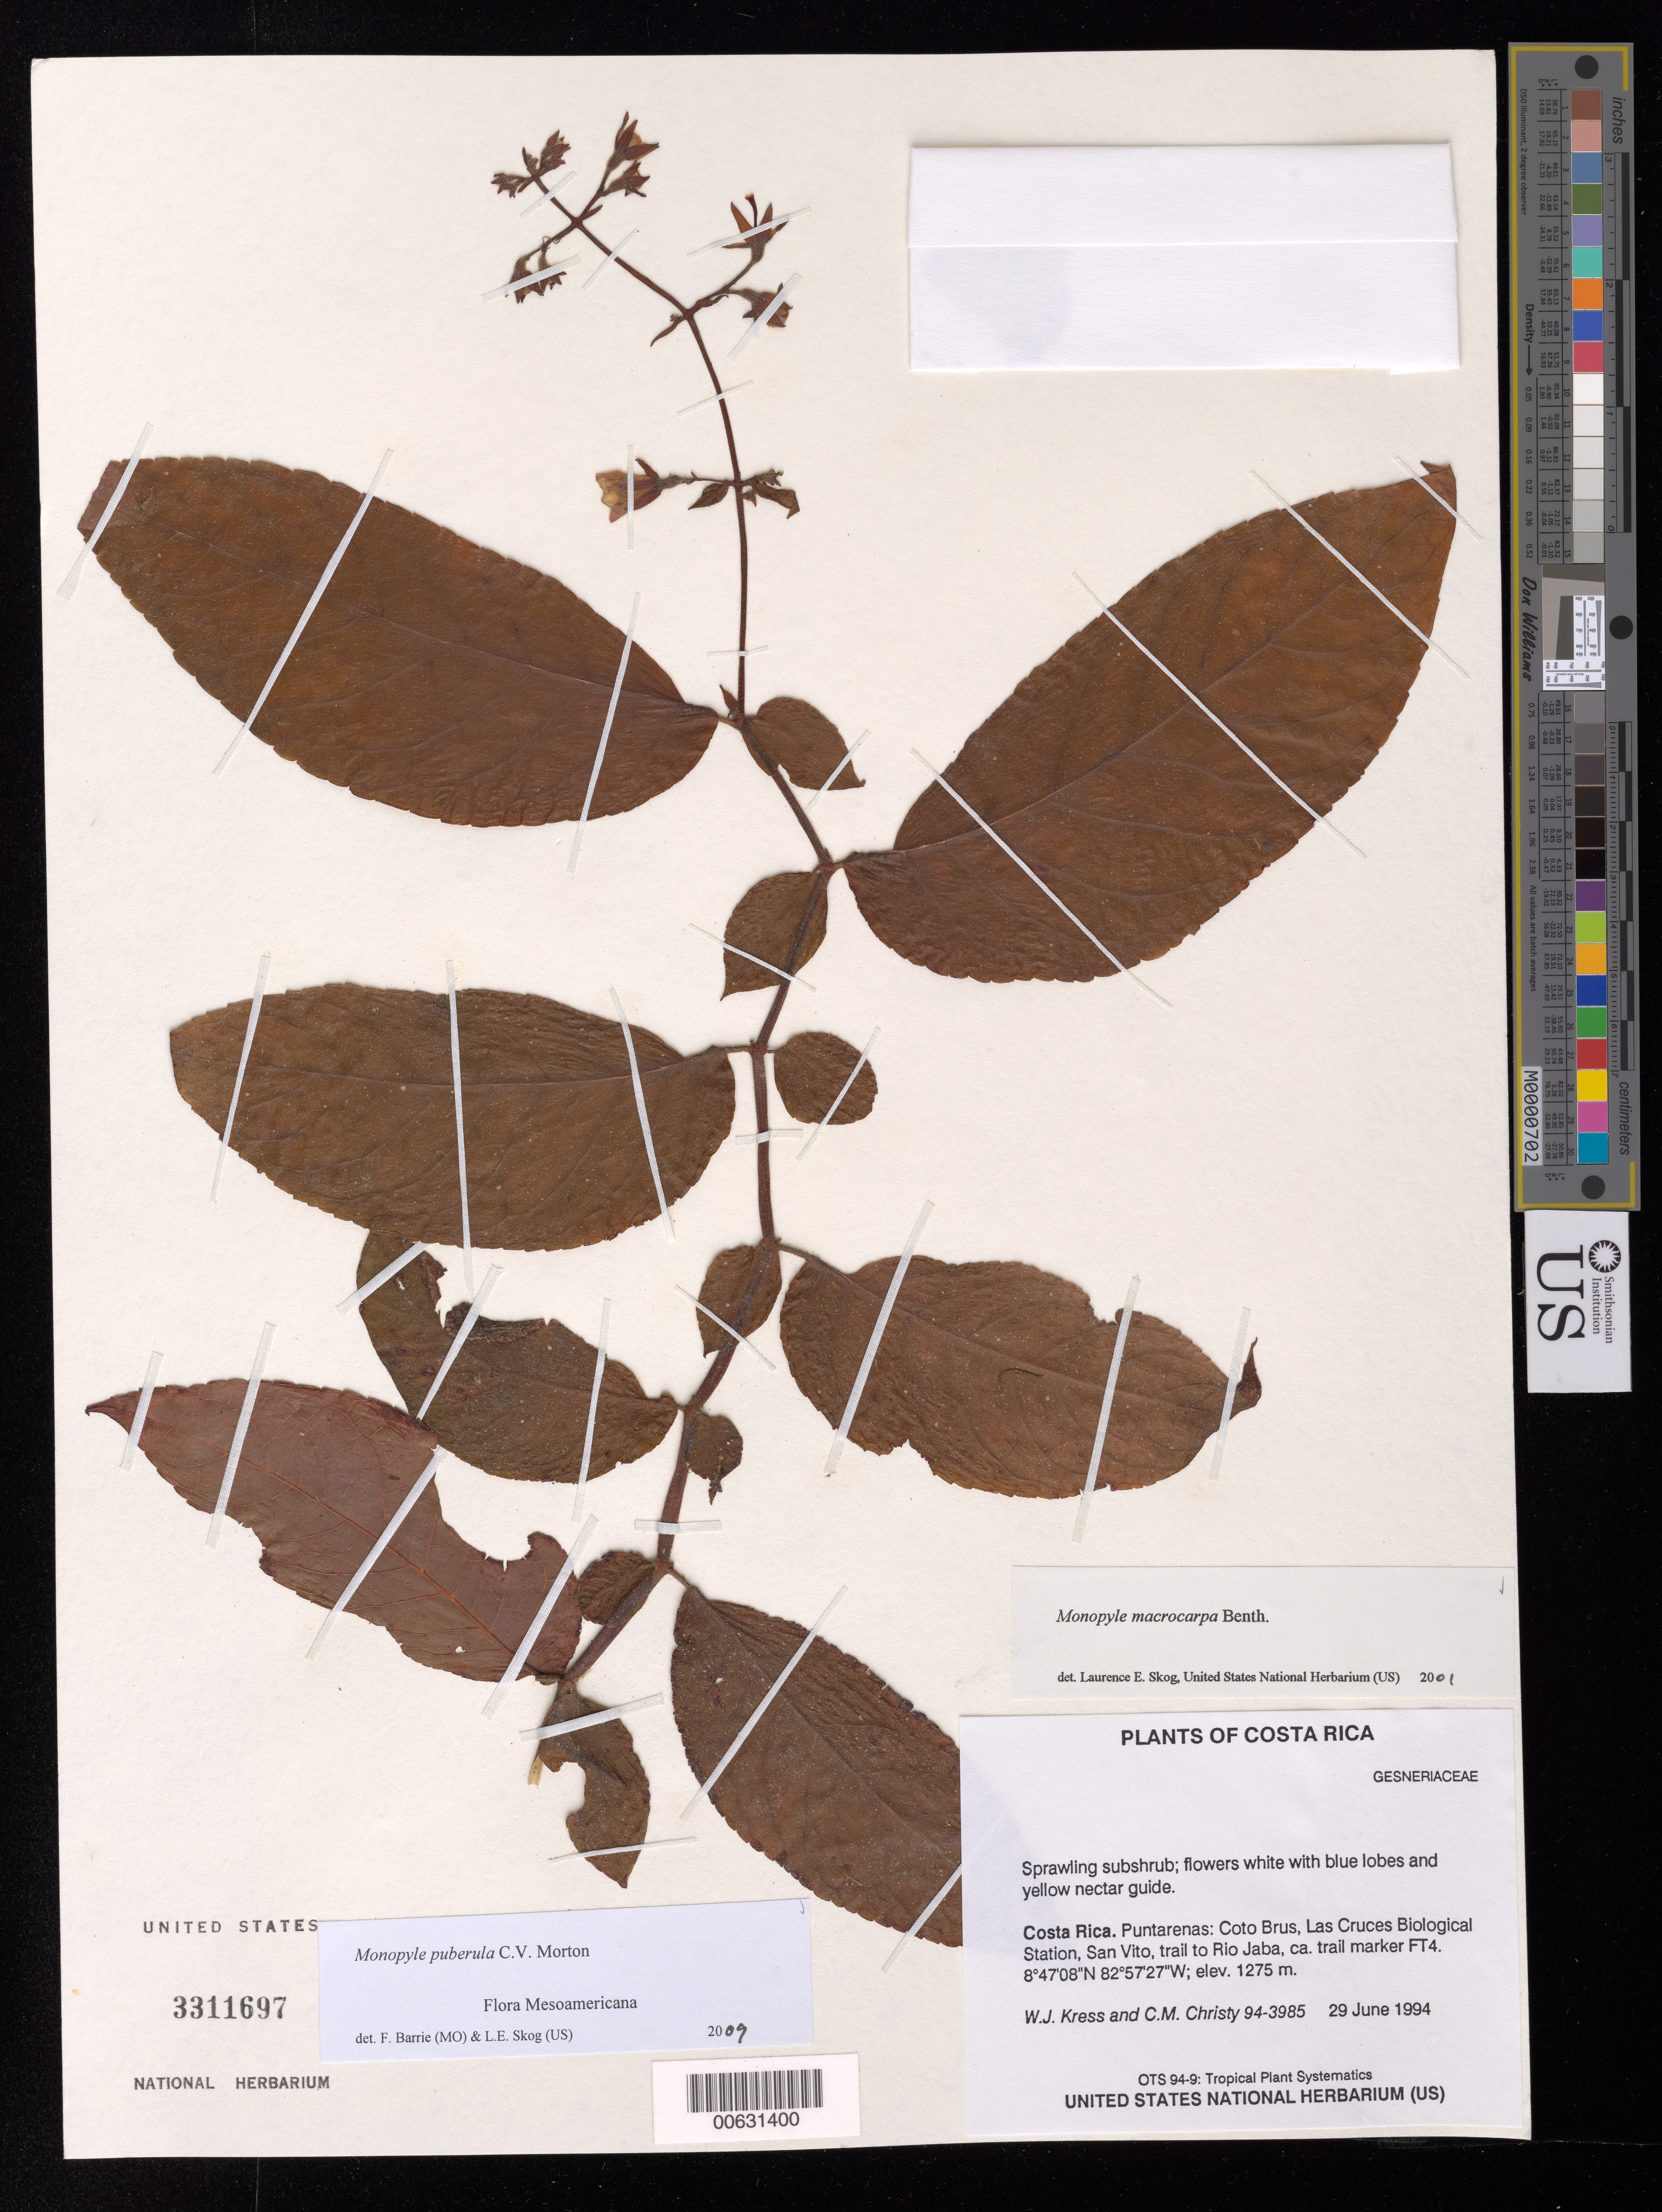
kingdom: Plantae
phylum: Tracheophyta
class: Magnoliopsida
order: Lamiales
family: Gesneriaceae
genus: Monopyle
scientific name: Monopyle puberula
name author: C.V. Morton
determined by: Barrie, F. R.; Skog, Laurence E.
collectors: W. J. Kress & C. M. Christy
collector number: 94- 3985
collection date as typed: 29 Jun 1994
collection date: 1994-06-29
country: Costa Rica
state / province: Puntarenas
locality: Coto Brus, Las Cruces Biological Station, San Vito, trail to Rio Jaba, ca. trail marker FT4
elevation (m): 1275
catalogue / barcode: US 3311697